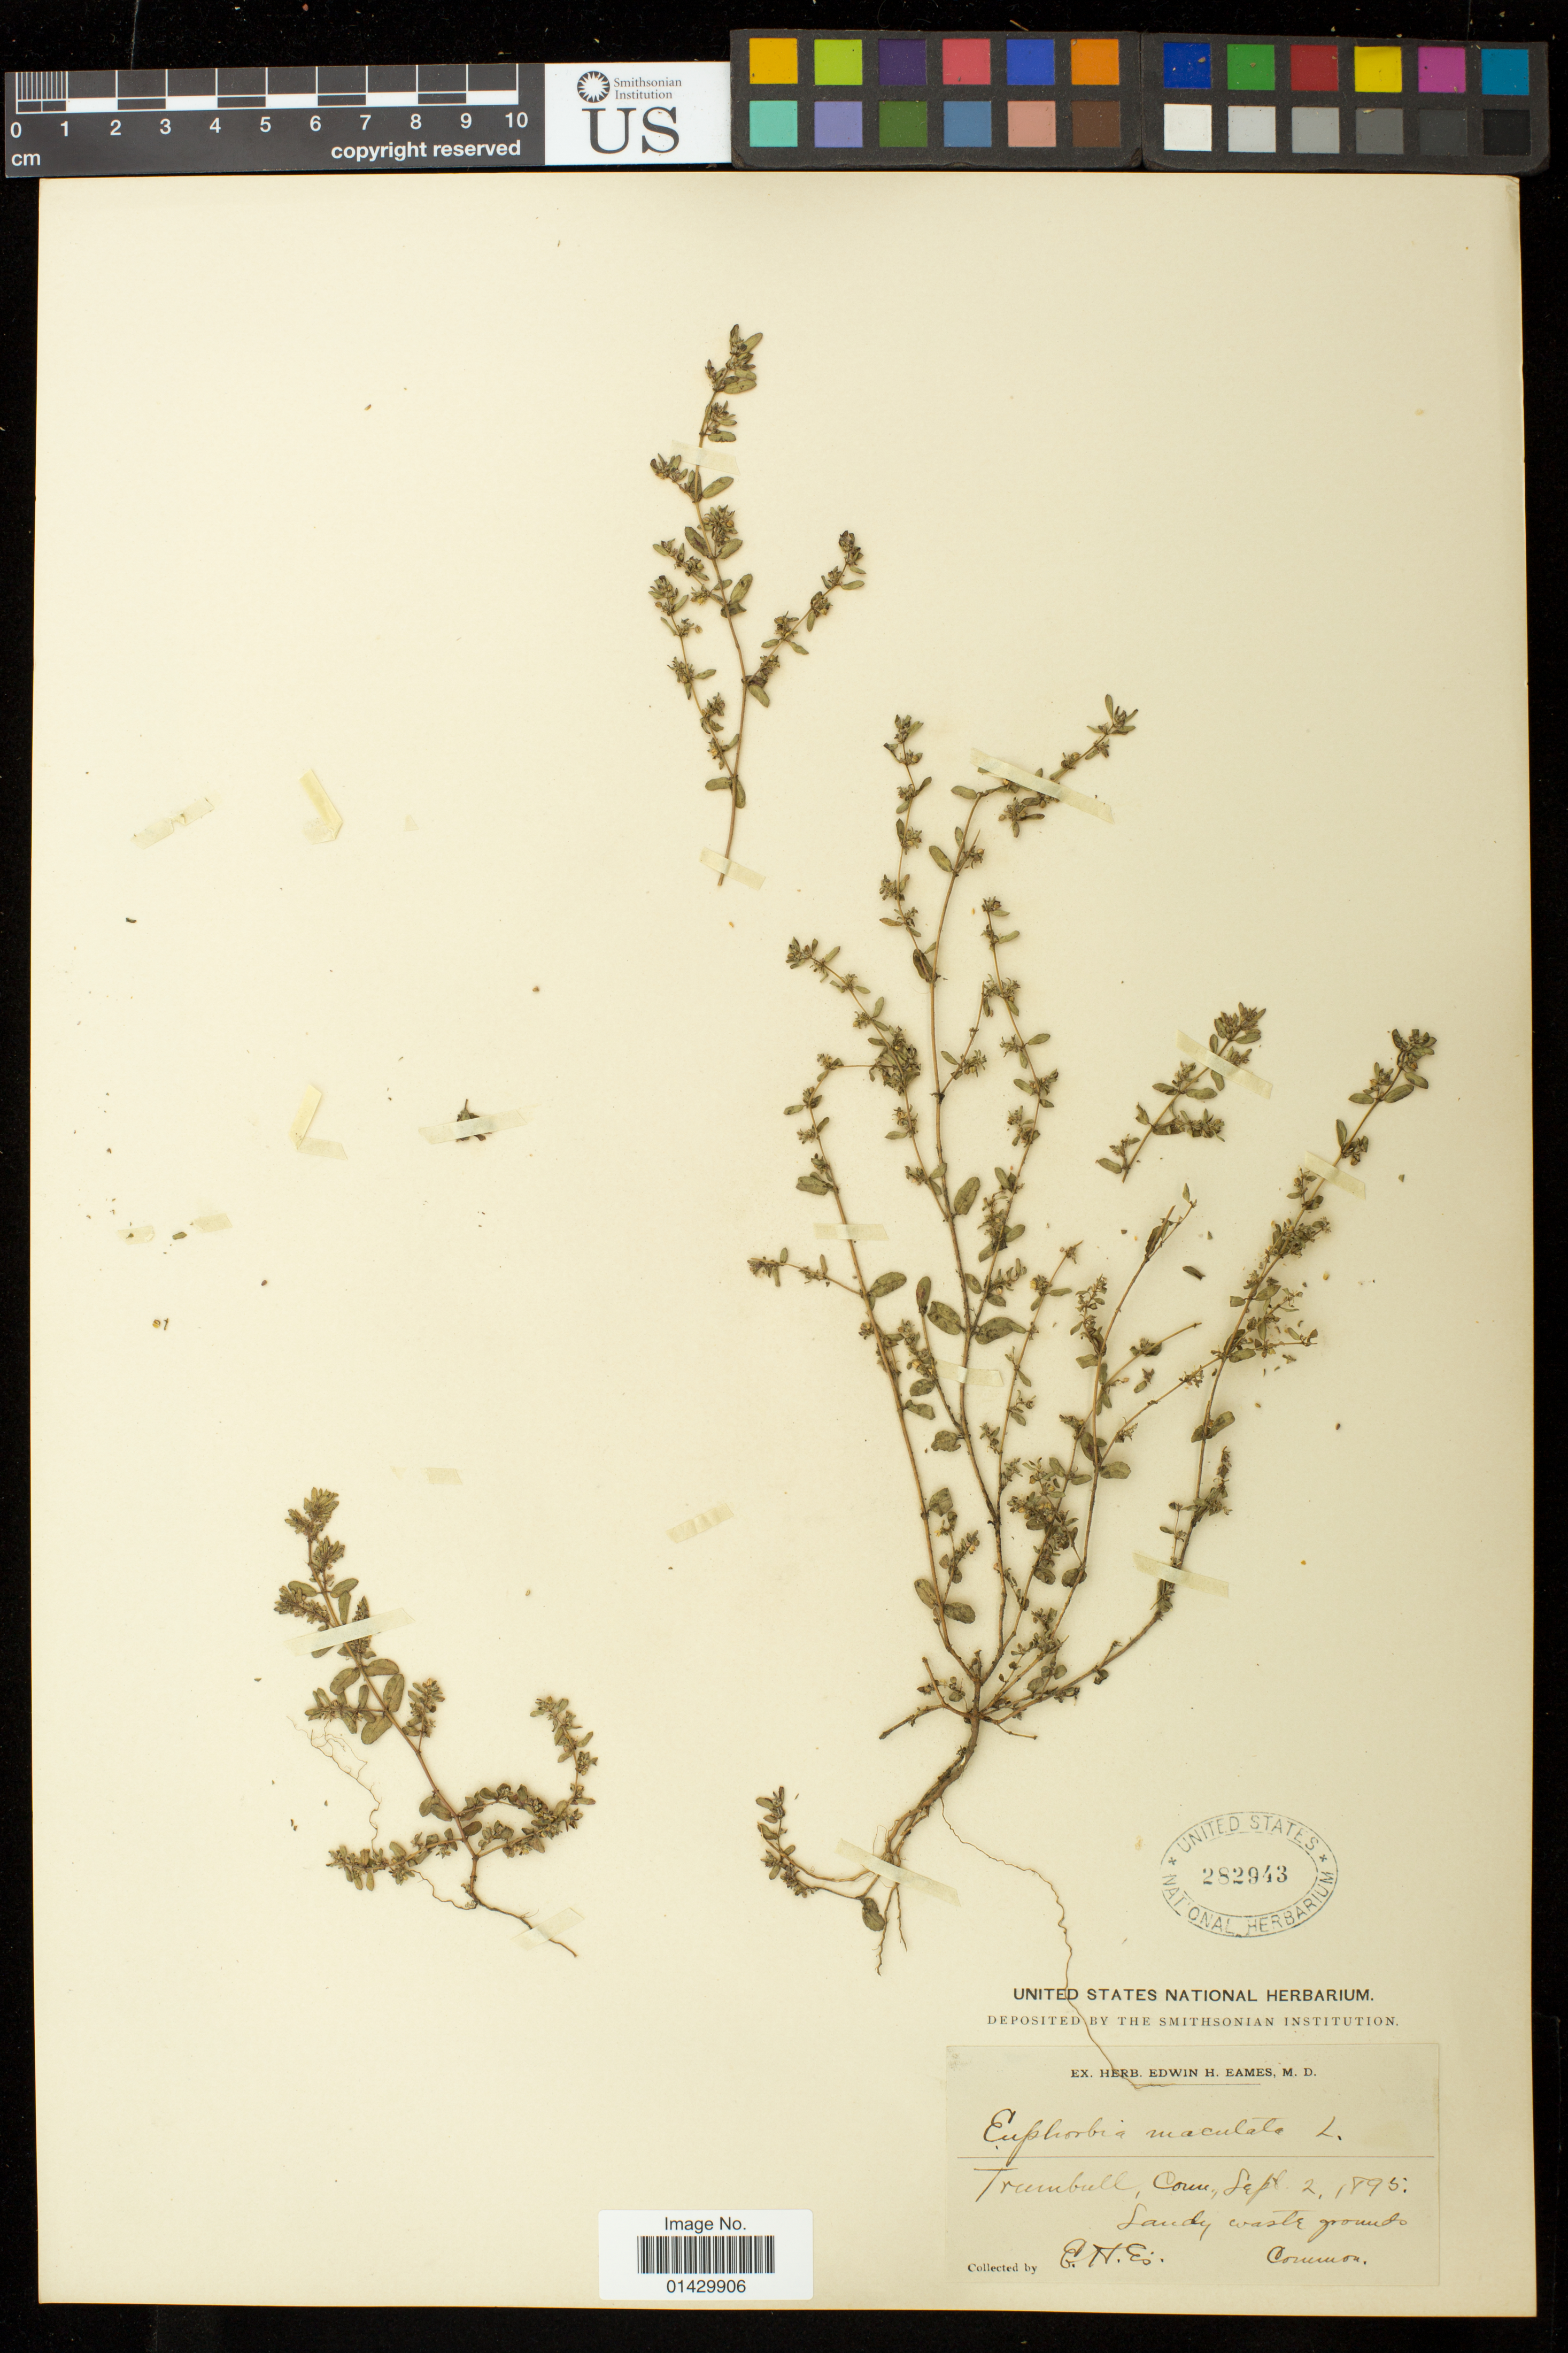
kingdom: Plantae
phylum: Tracheophyta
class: Magnoliopsida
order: Malpighiales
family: Euphorbiaceae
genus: Euphorbia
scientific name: Euphorbia maculata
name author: L.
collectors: E. H. Eames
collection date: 1895-09-02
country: United States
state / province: Connecticut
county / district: Fairfield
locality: Trumbull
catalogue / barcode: US 282943